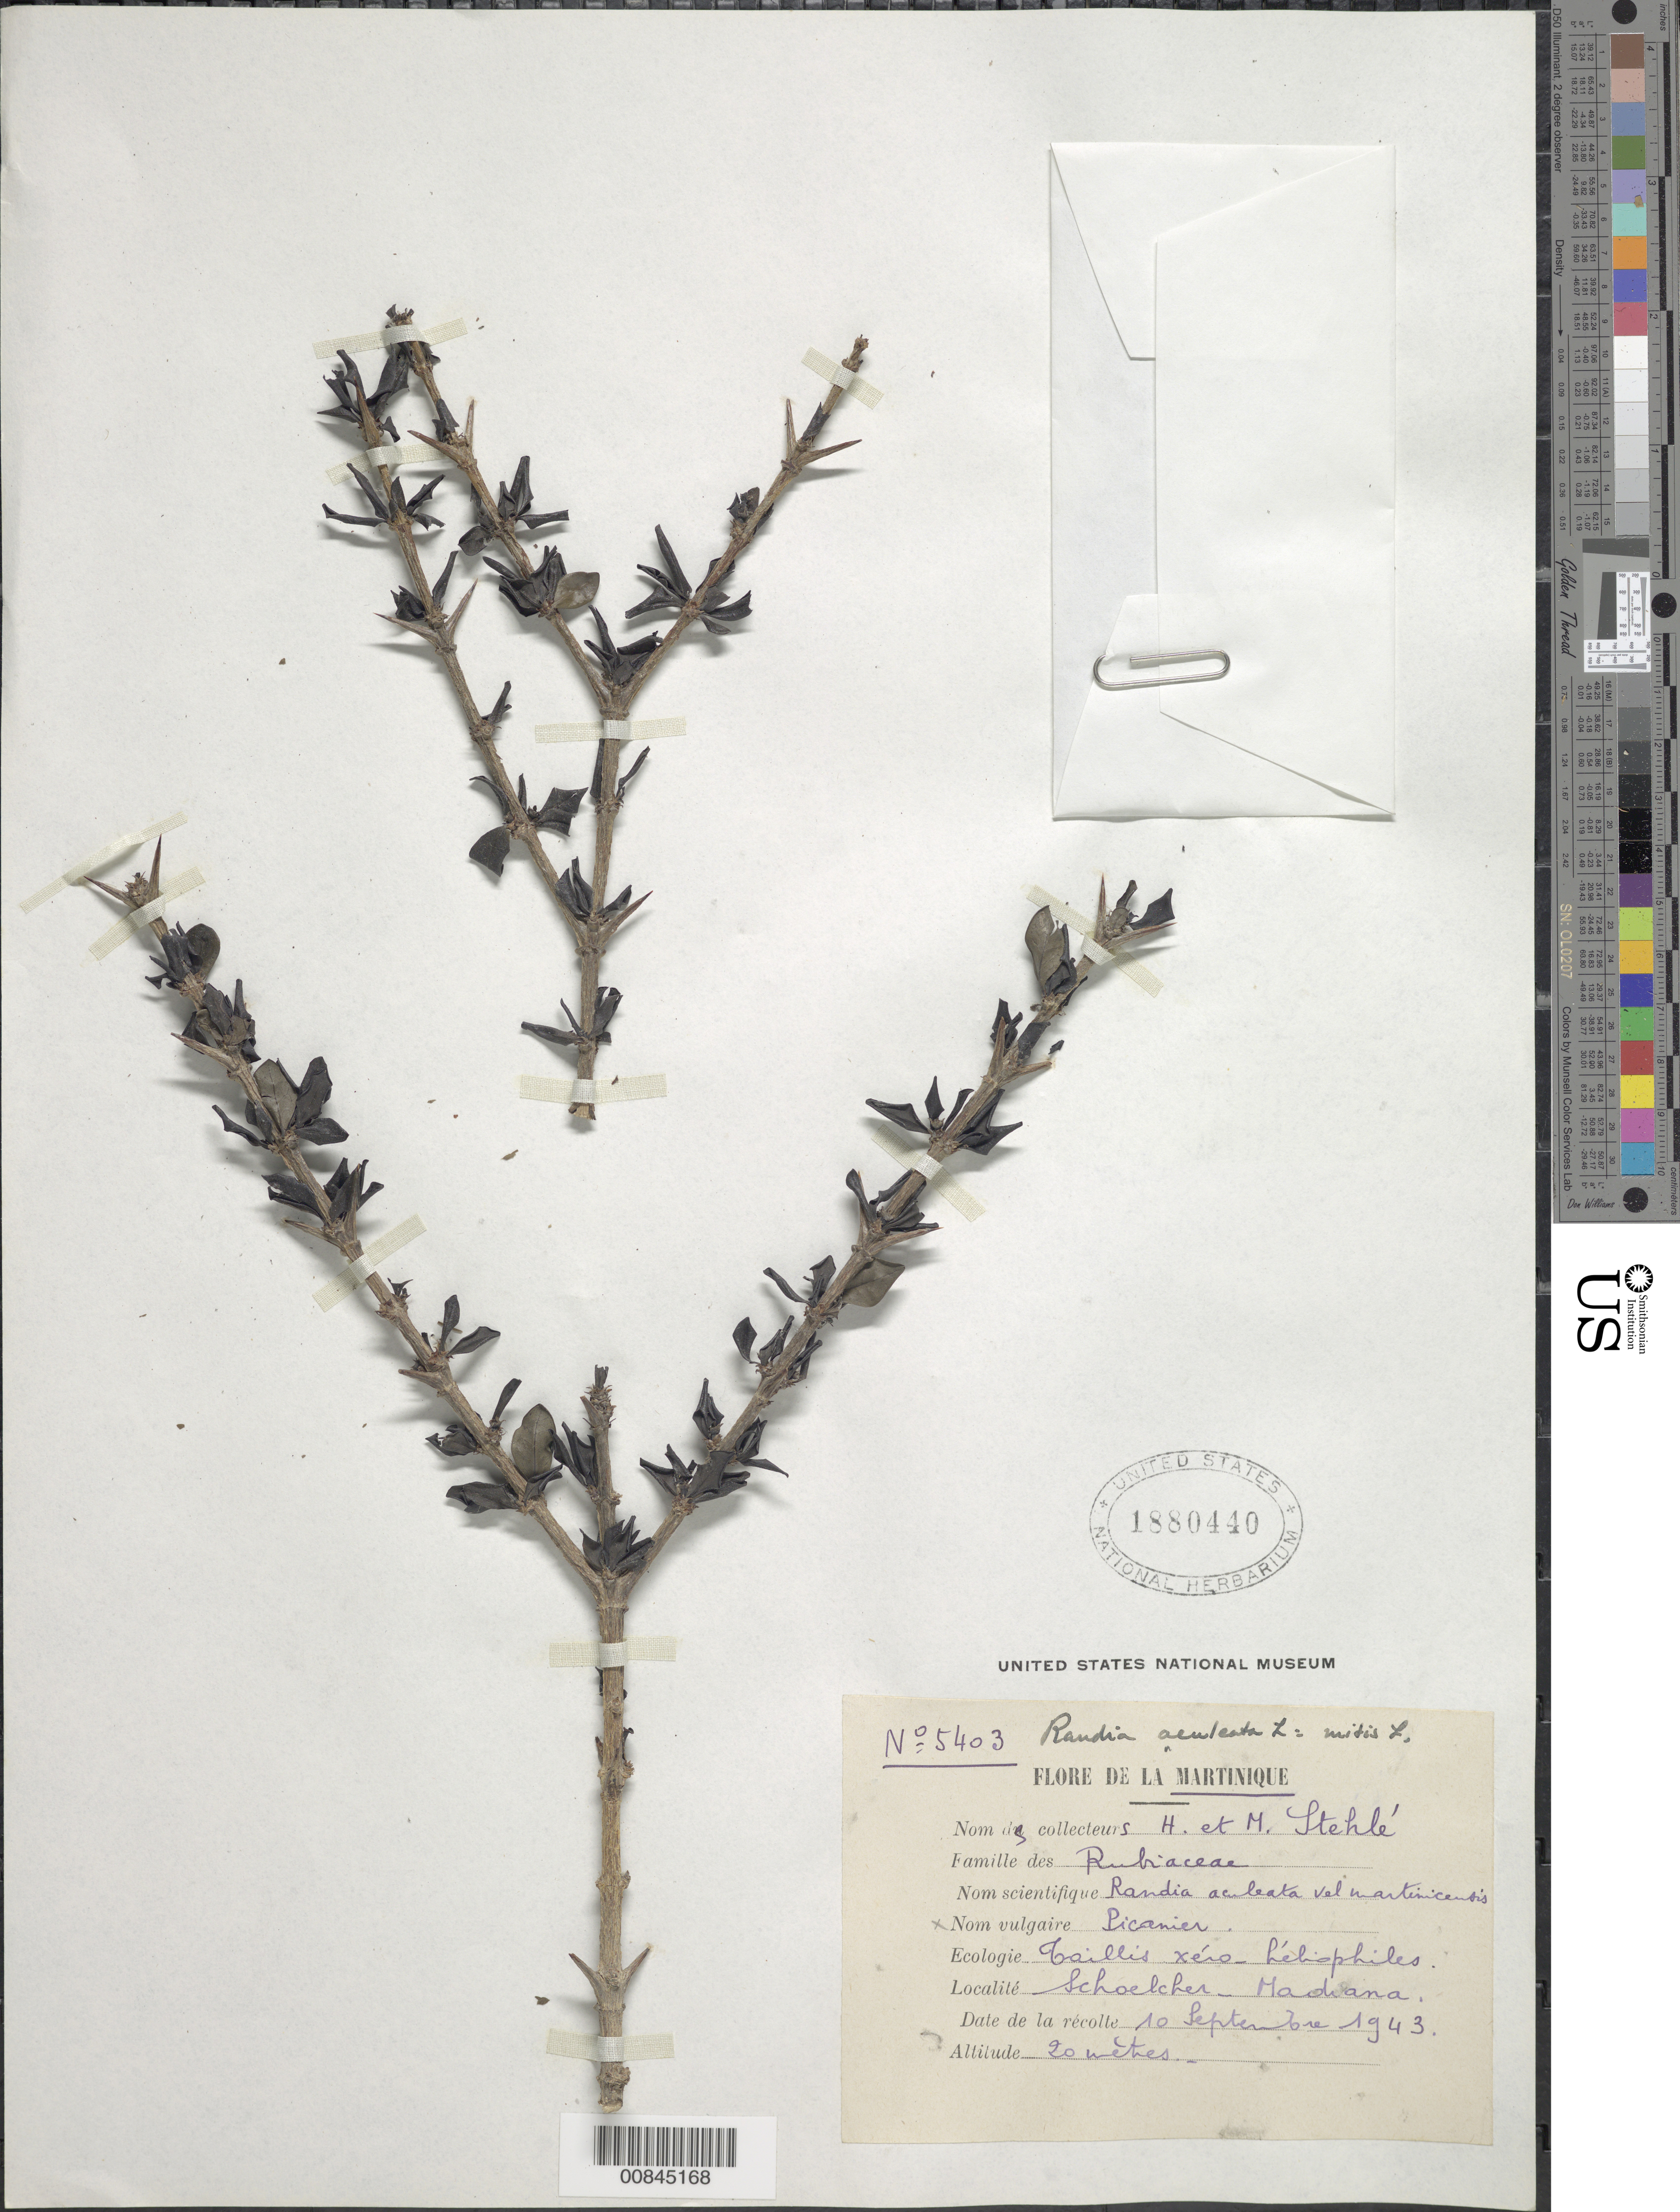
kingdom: Plantae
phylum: Tracheophyta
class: Magnoliopsida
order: Gentianales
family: Rubiaceae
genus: Randia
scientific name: Randia aculeata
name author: L.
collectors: H. Stehlé & M. Stehlé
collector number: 5403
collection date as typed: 10 Sep 1943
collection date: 1943-09-10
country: Martinique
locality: Schoelcher - Madiana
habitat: Caillis (sp?) xéro-héliophiles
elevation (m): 20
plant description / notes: Common name: Picanier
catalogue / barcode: US 1880440